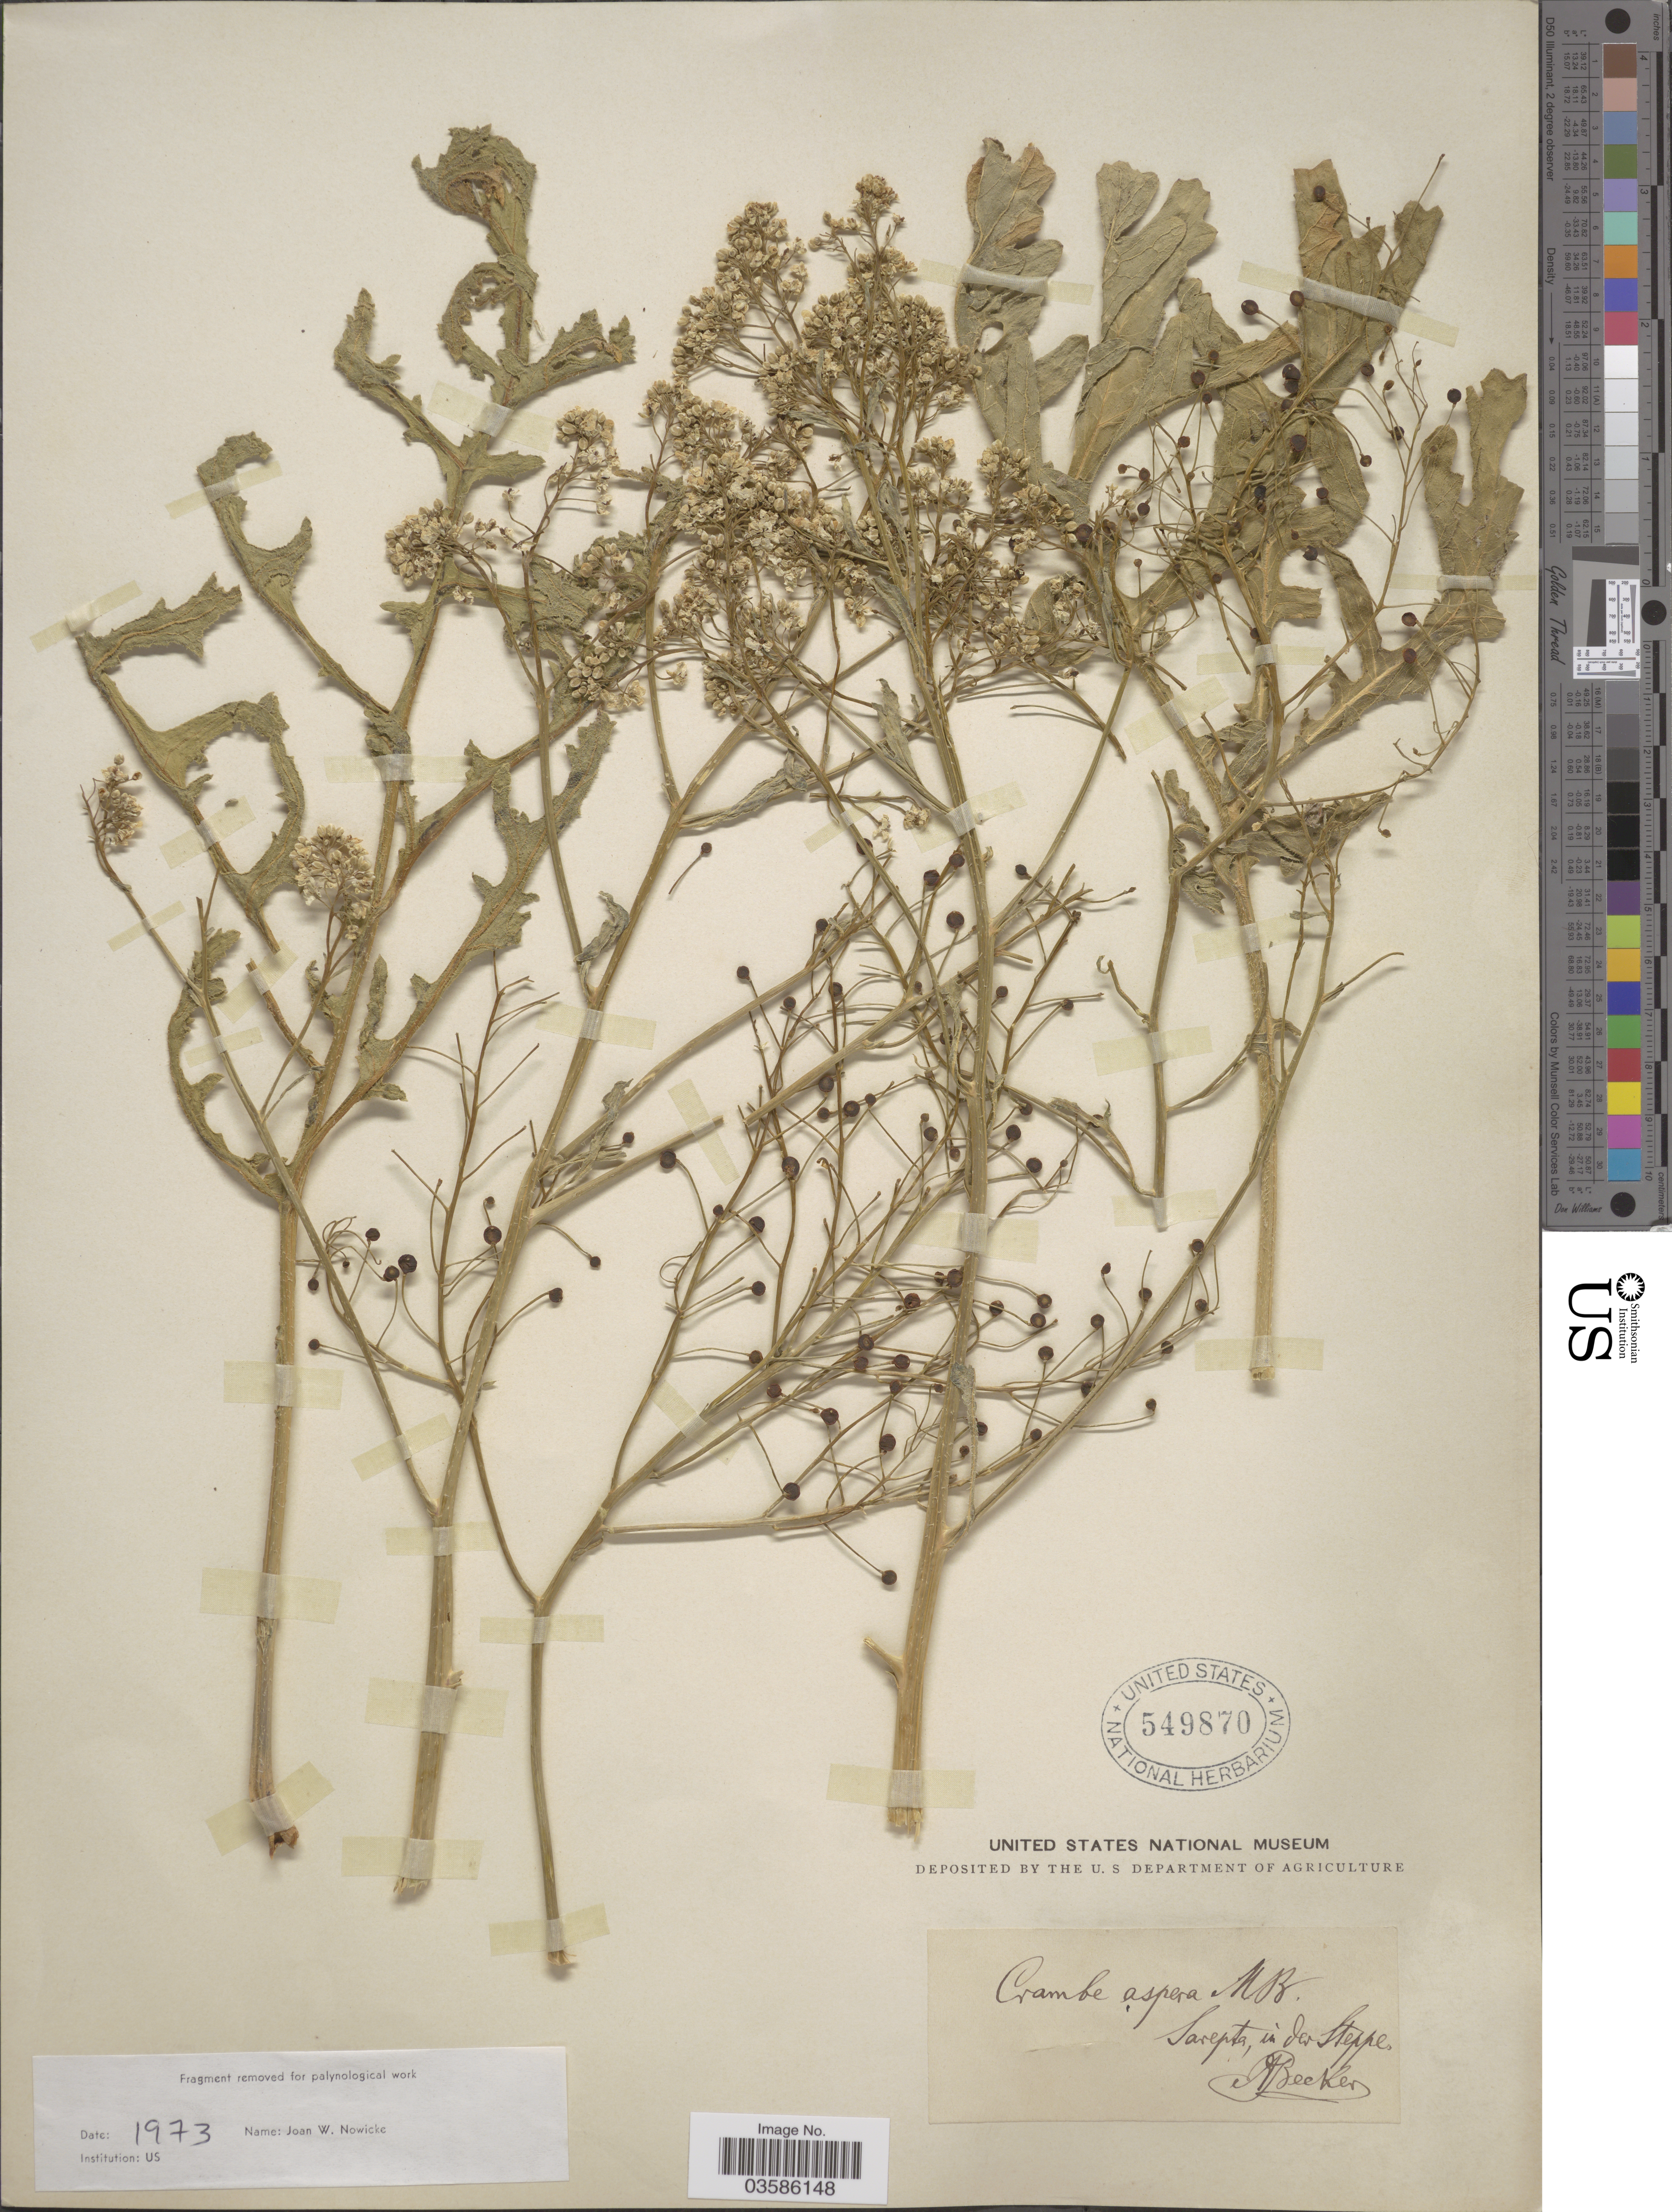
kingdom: Plantae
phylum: Tracheophyta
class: Magnoliopsida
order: Brassicales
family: Brassicaceae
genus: Crambe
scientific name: Crambe aspera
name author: M. Bieb.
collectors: A. Becker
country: Russian Federation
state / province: Volgograd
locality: Sarepta, in der steppe.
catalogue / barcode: US 549870